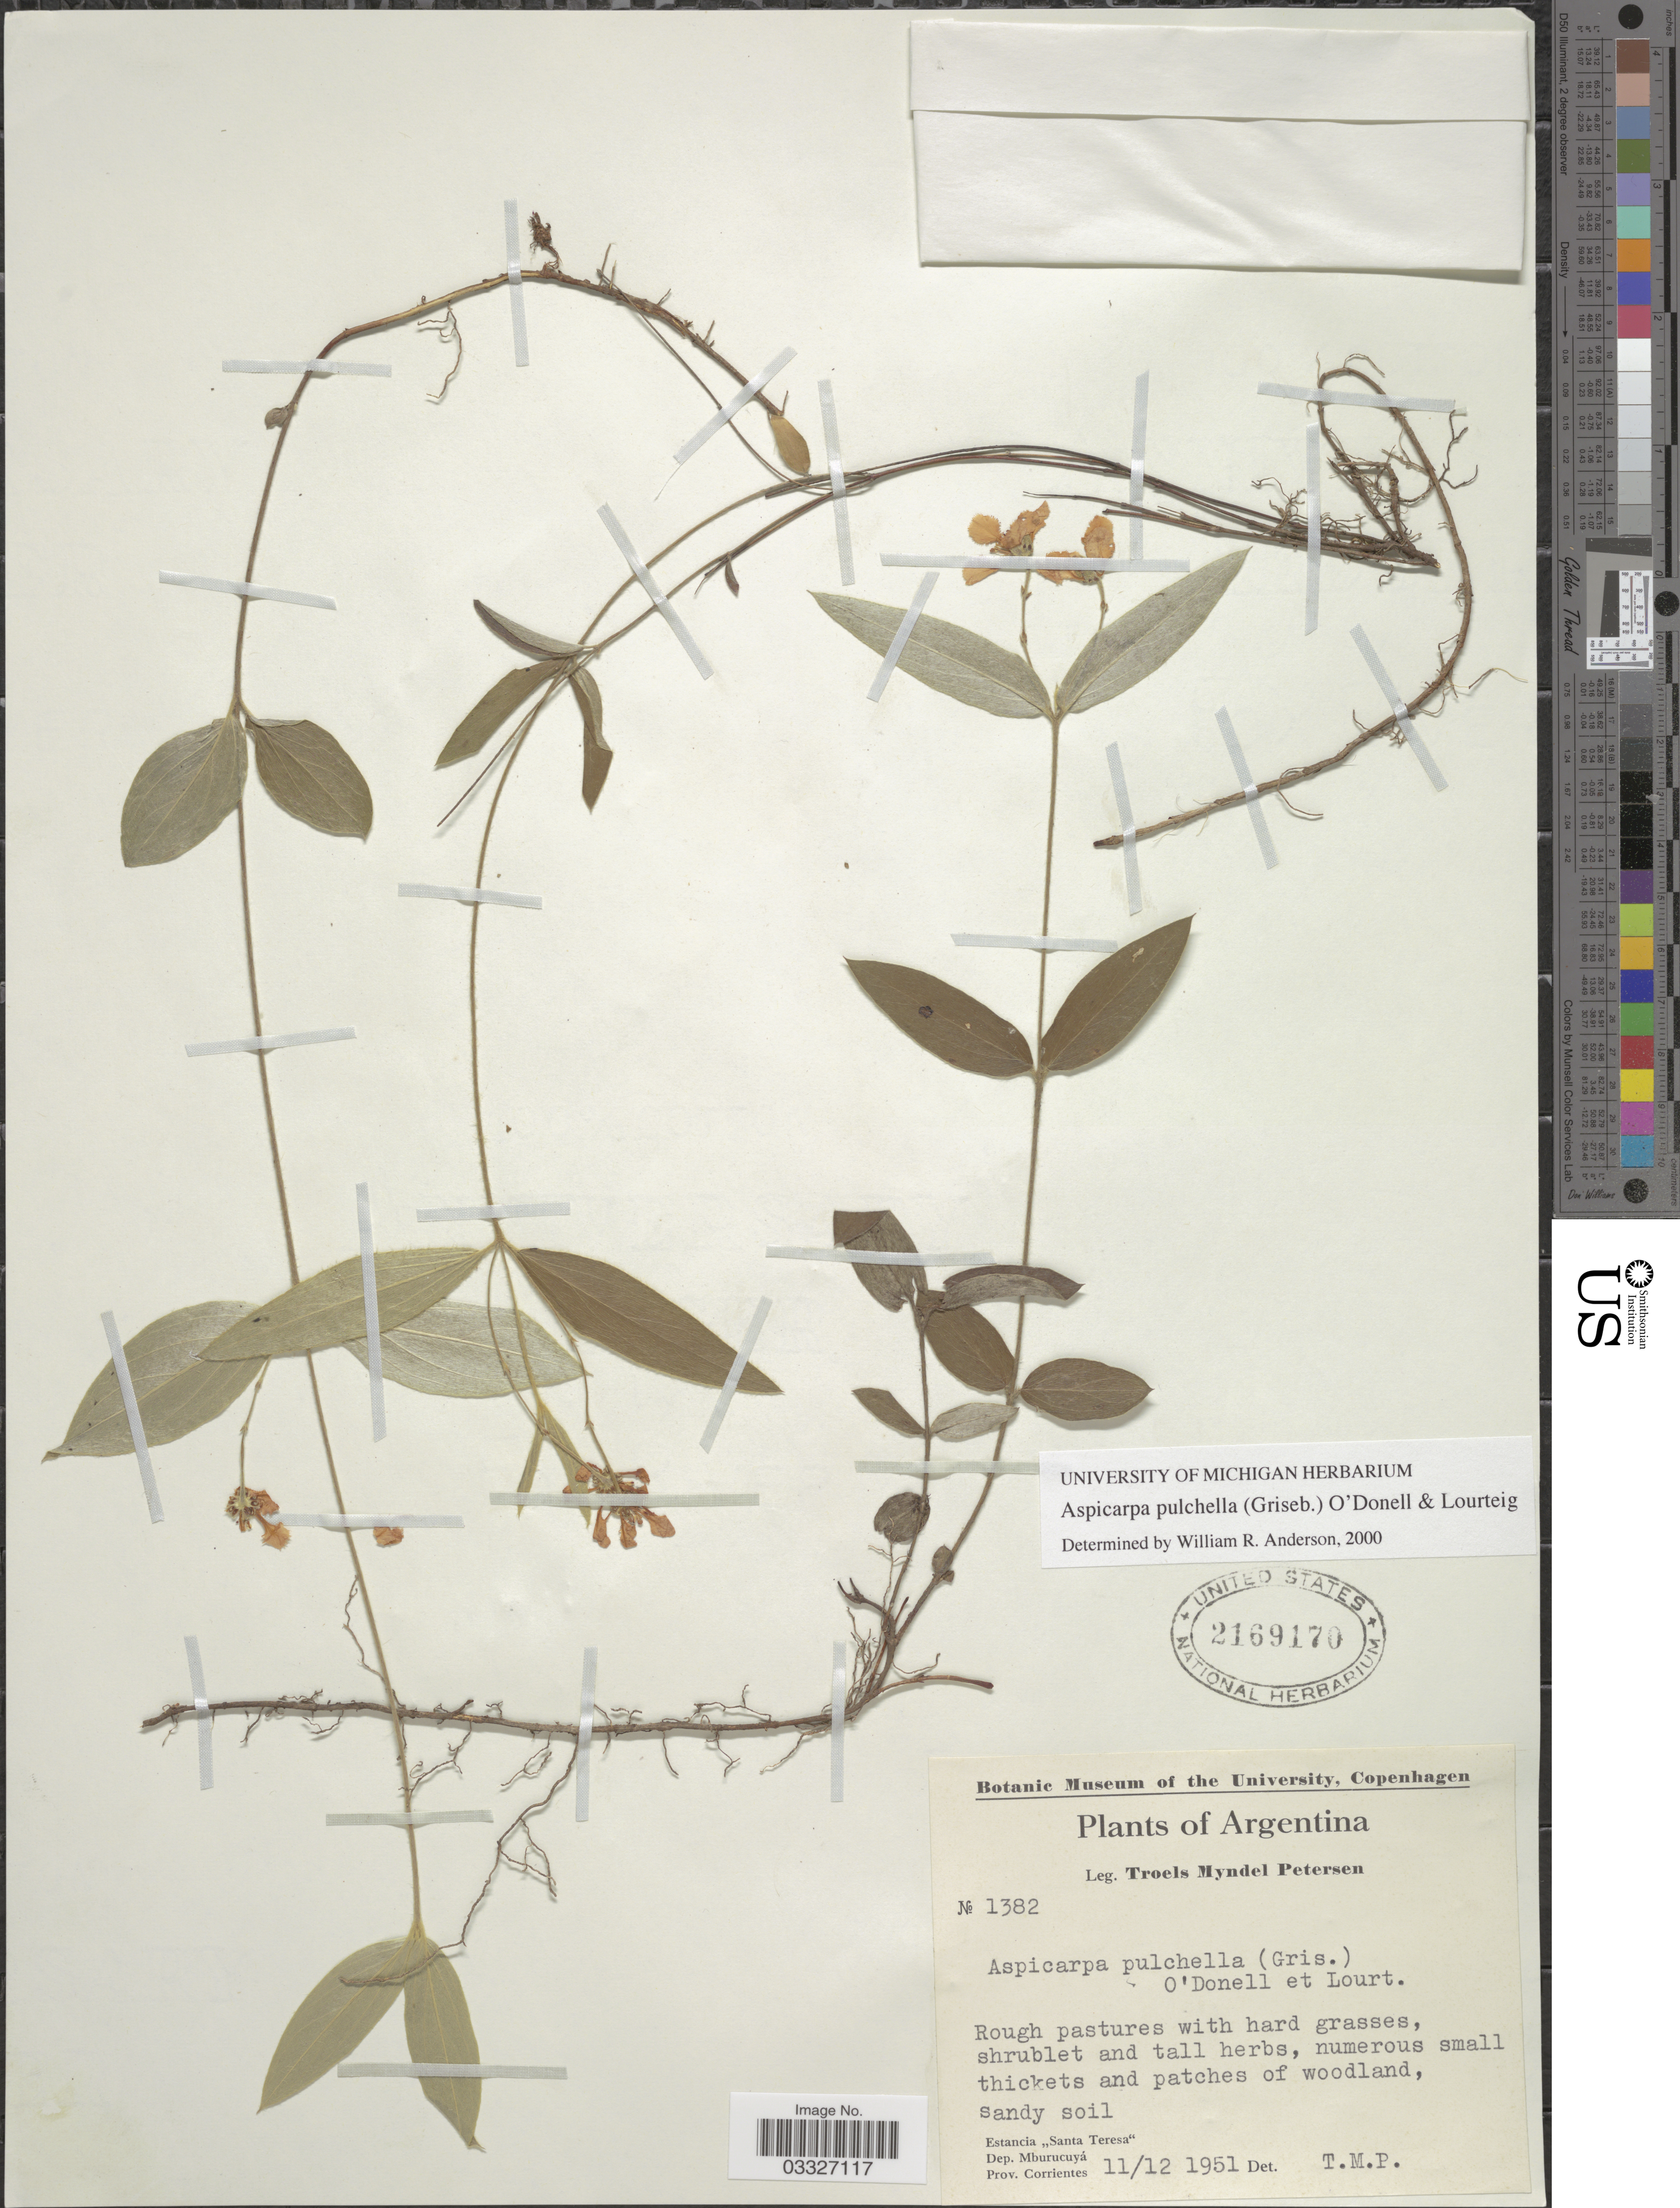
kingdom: Plantae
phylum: Tracheophyta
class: Magnoliopsida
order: Malpighiales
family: Malpighiaceae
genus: Aspicarpa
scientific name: Aspicarpa pulchella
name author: (Griseb.) O'Donell & Lourteig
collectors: T. M. Petersen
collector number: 1382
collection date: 1951-12-11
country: Argentina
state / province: Corrientes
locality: Estancia "Santa Teresa". Dep. Mburucuyá.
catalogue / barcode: US 2169170